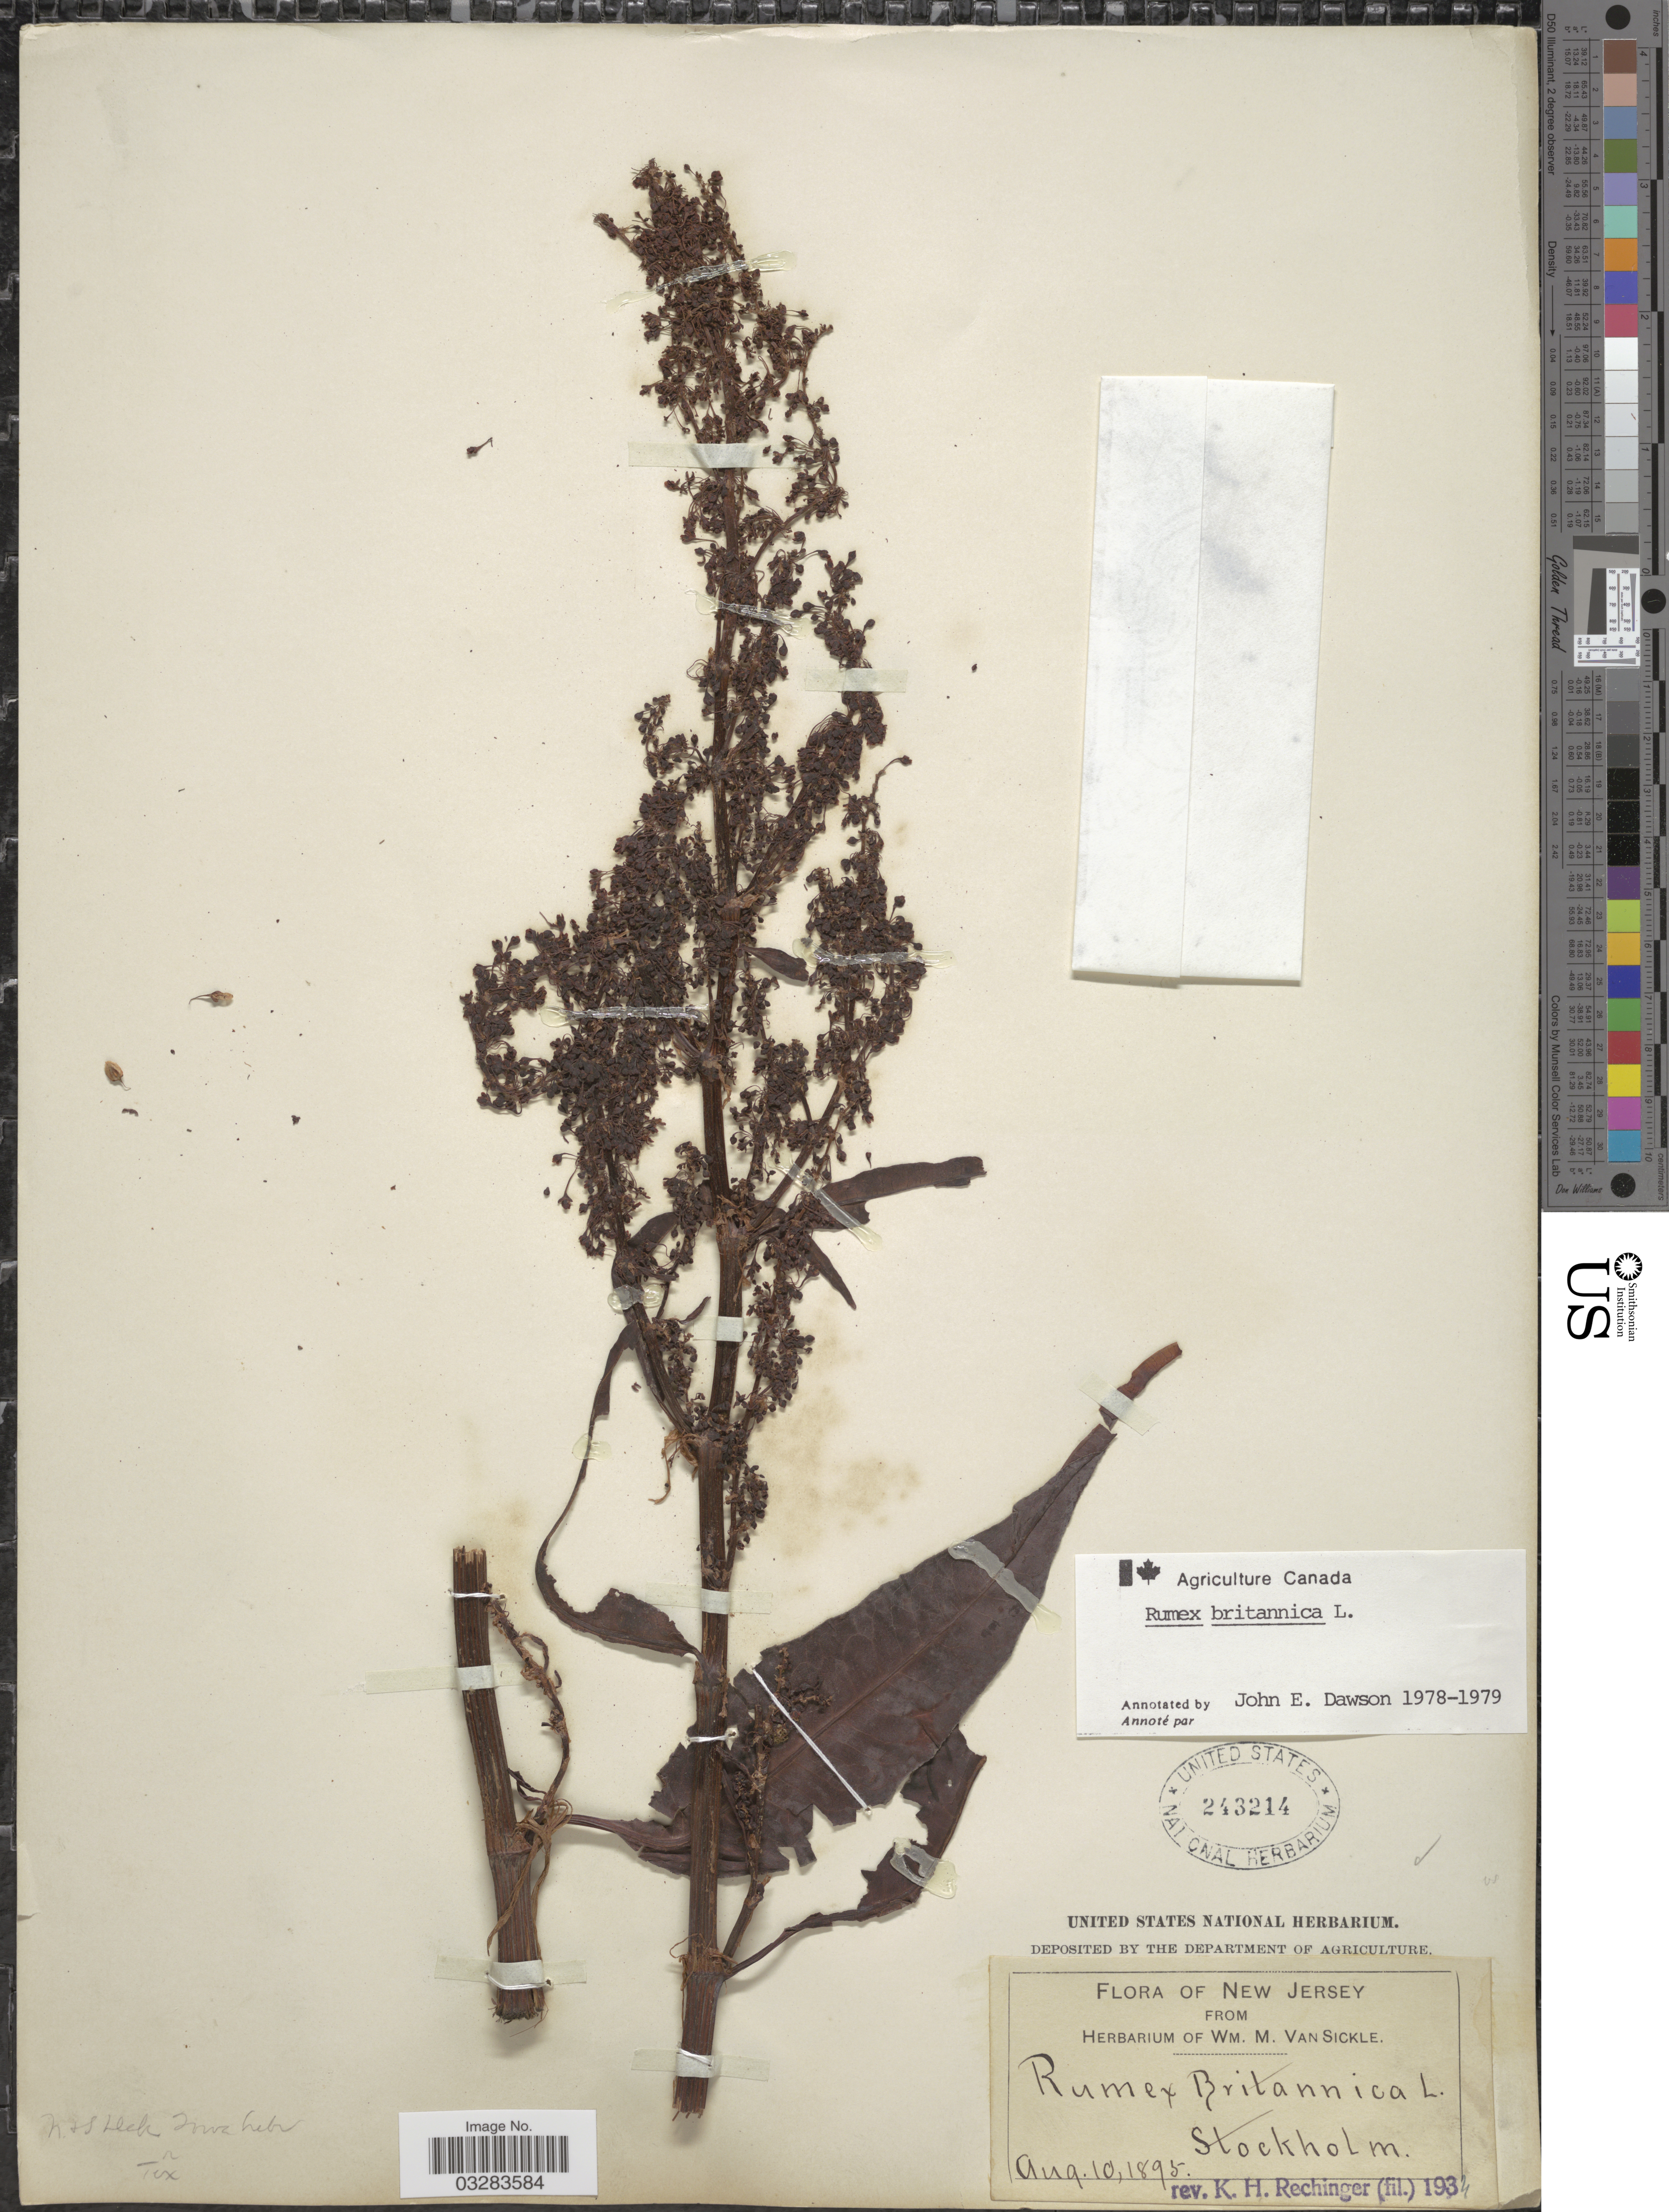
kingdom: Plantae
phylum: Tracheophyta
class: Magnoliopsida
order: Caryophyllales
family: Polygonaceae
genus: Rumex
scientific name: Rumex britannica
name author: L.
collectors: ex herb. Wm. M. Van Sickle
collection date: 1895-08-10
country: United States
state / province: New Jersey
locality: Stockholm.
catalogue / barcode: US 243214